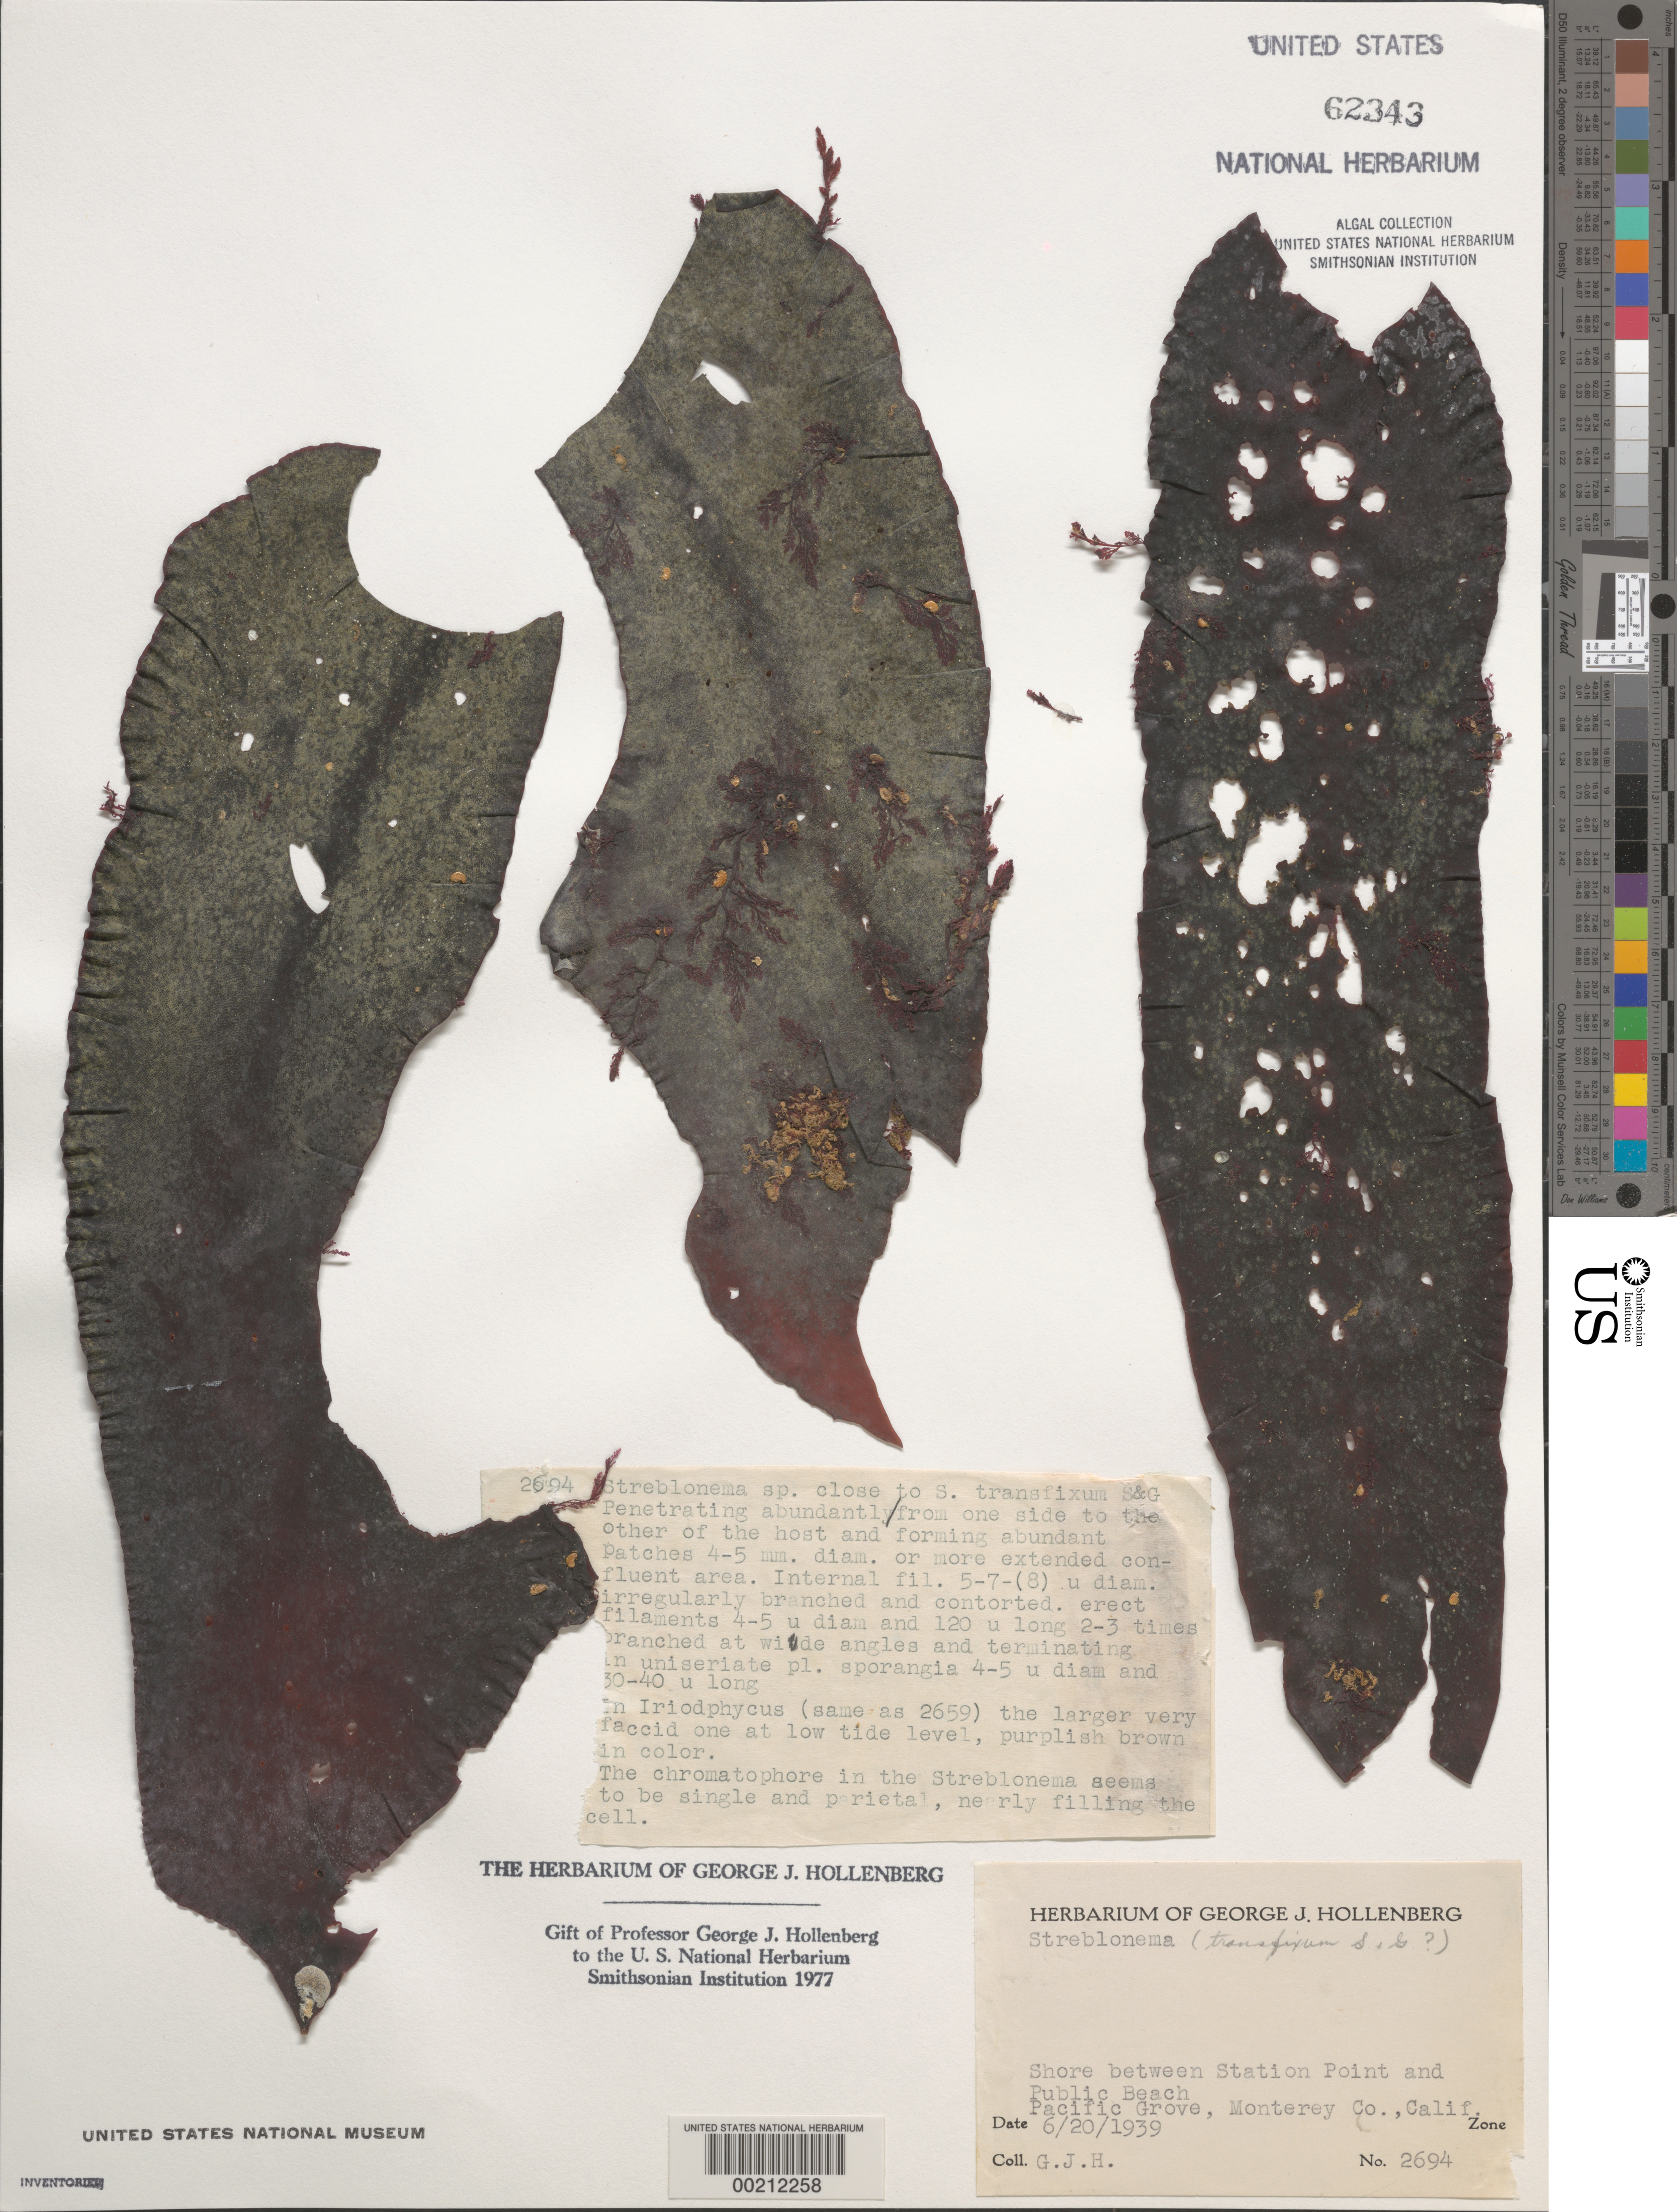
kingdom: Chromista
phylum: Ochrophyta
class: Phaeophyceae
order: Ectocarpales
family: Chordariaceae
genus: Streblonema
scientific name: Streblonema transfixum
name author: Setch. & N.L. Gardner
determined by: Hollenberg, George J.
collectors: G. Hollenberg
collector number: GJH 2694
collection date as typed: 20 Jun 1939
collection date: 1939-06-20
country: United States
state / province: California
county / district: Monterey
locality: Pacific Grove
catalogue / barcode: US 62343